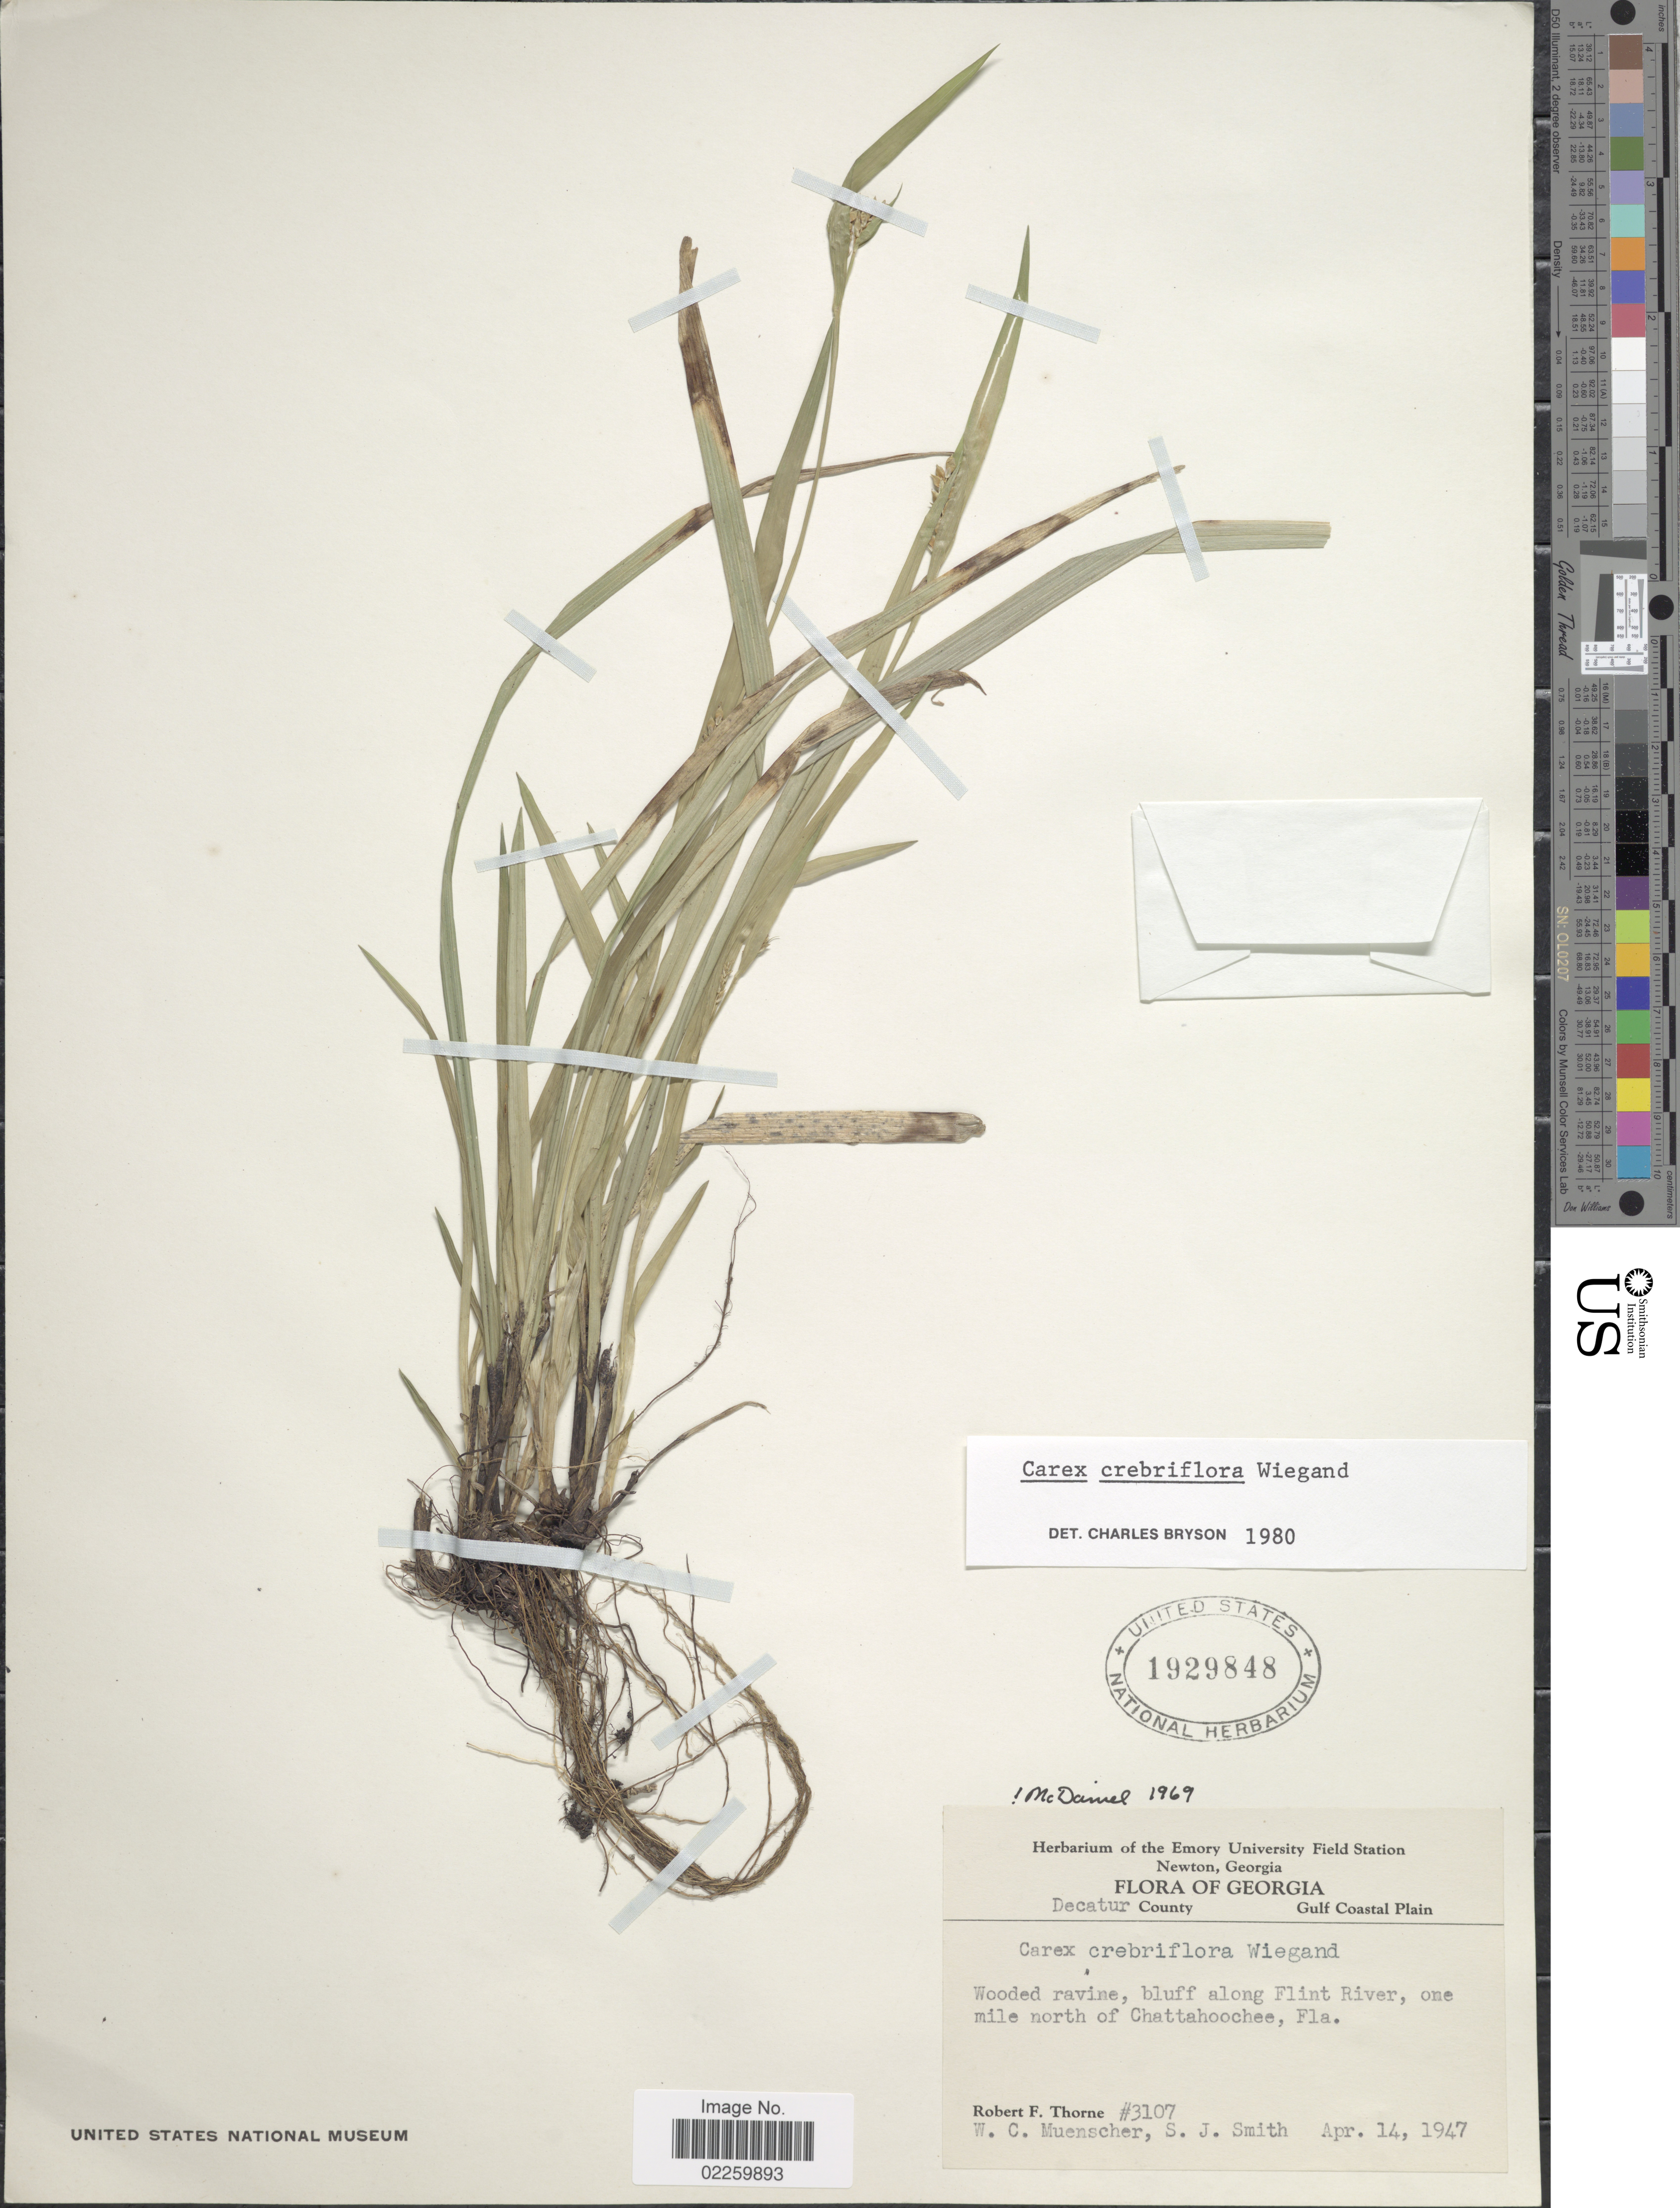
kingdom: Plantae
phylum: Tracheophyta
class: Liliopsida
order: Poales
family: Cyperaceae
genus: Carex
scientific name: Carex crebriflora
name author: Wiegand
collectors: R. F. Thorne, W. Muenscher & S. Smith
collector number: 3107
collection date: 1947-04-14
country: United States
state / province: Georgia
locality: Decatur County, Gulf Coastal Plain, Wooded ravine, bluff along Flint River, one mile north of Chattahoochee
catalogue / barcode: US 1929848